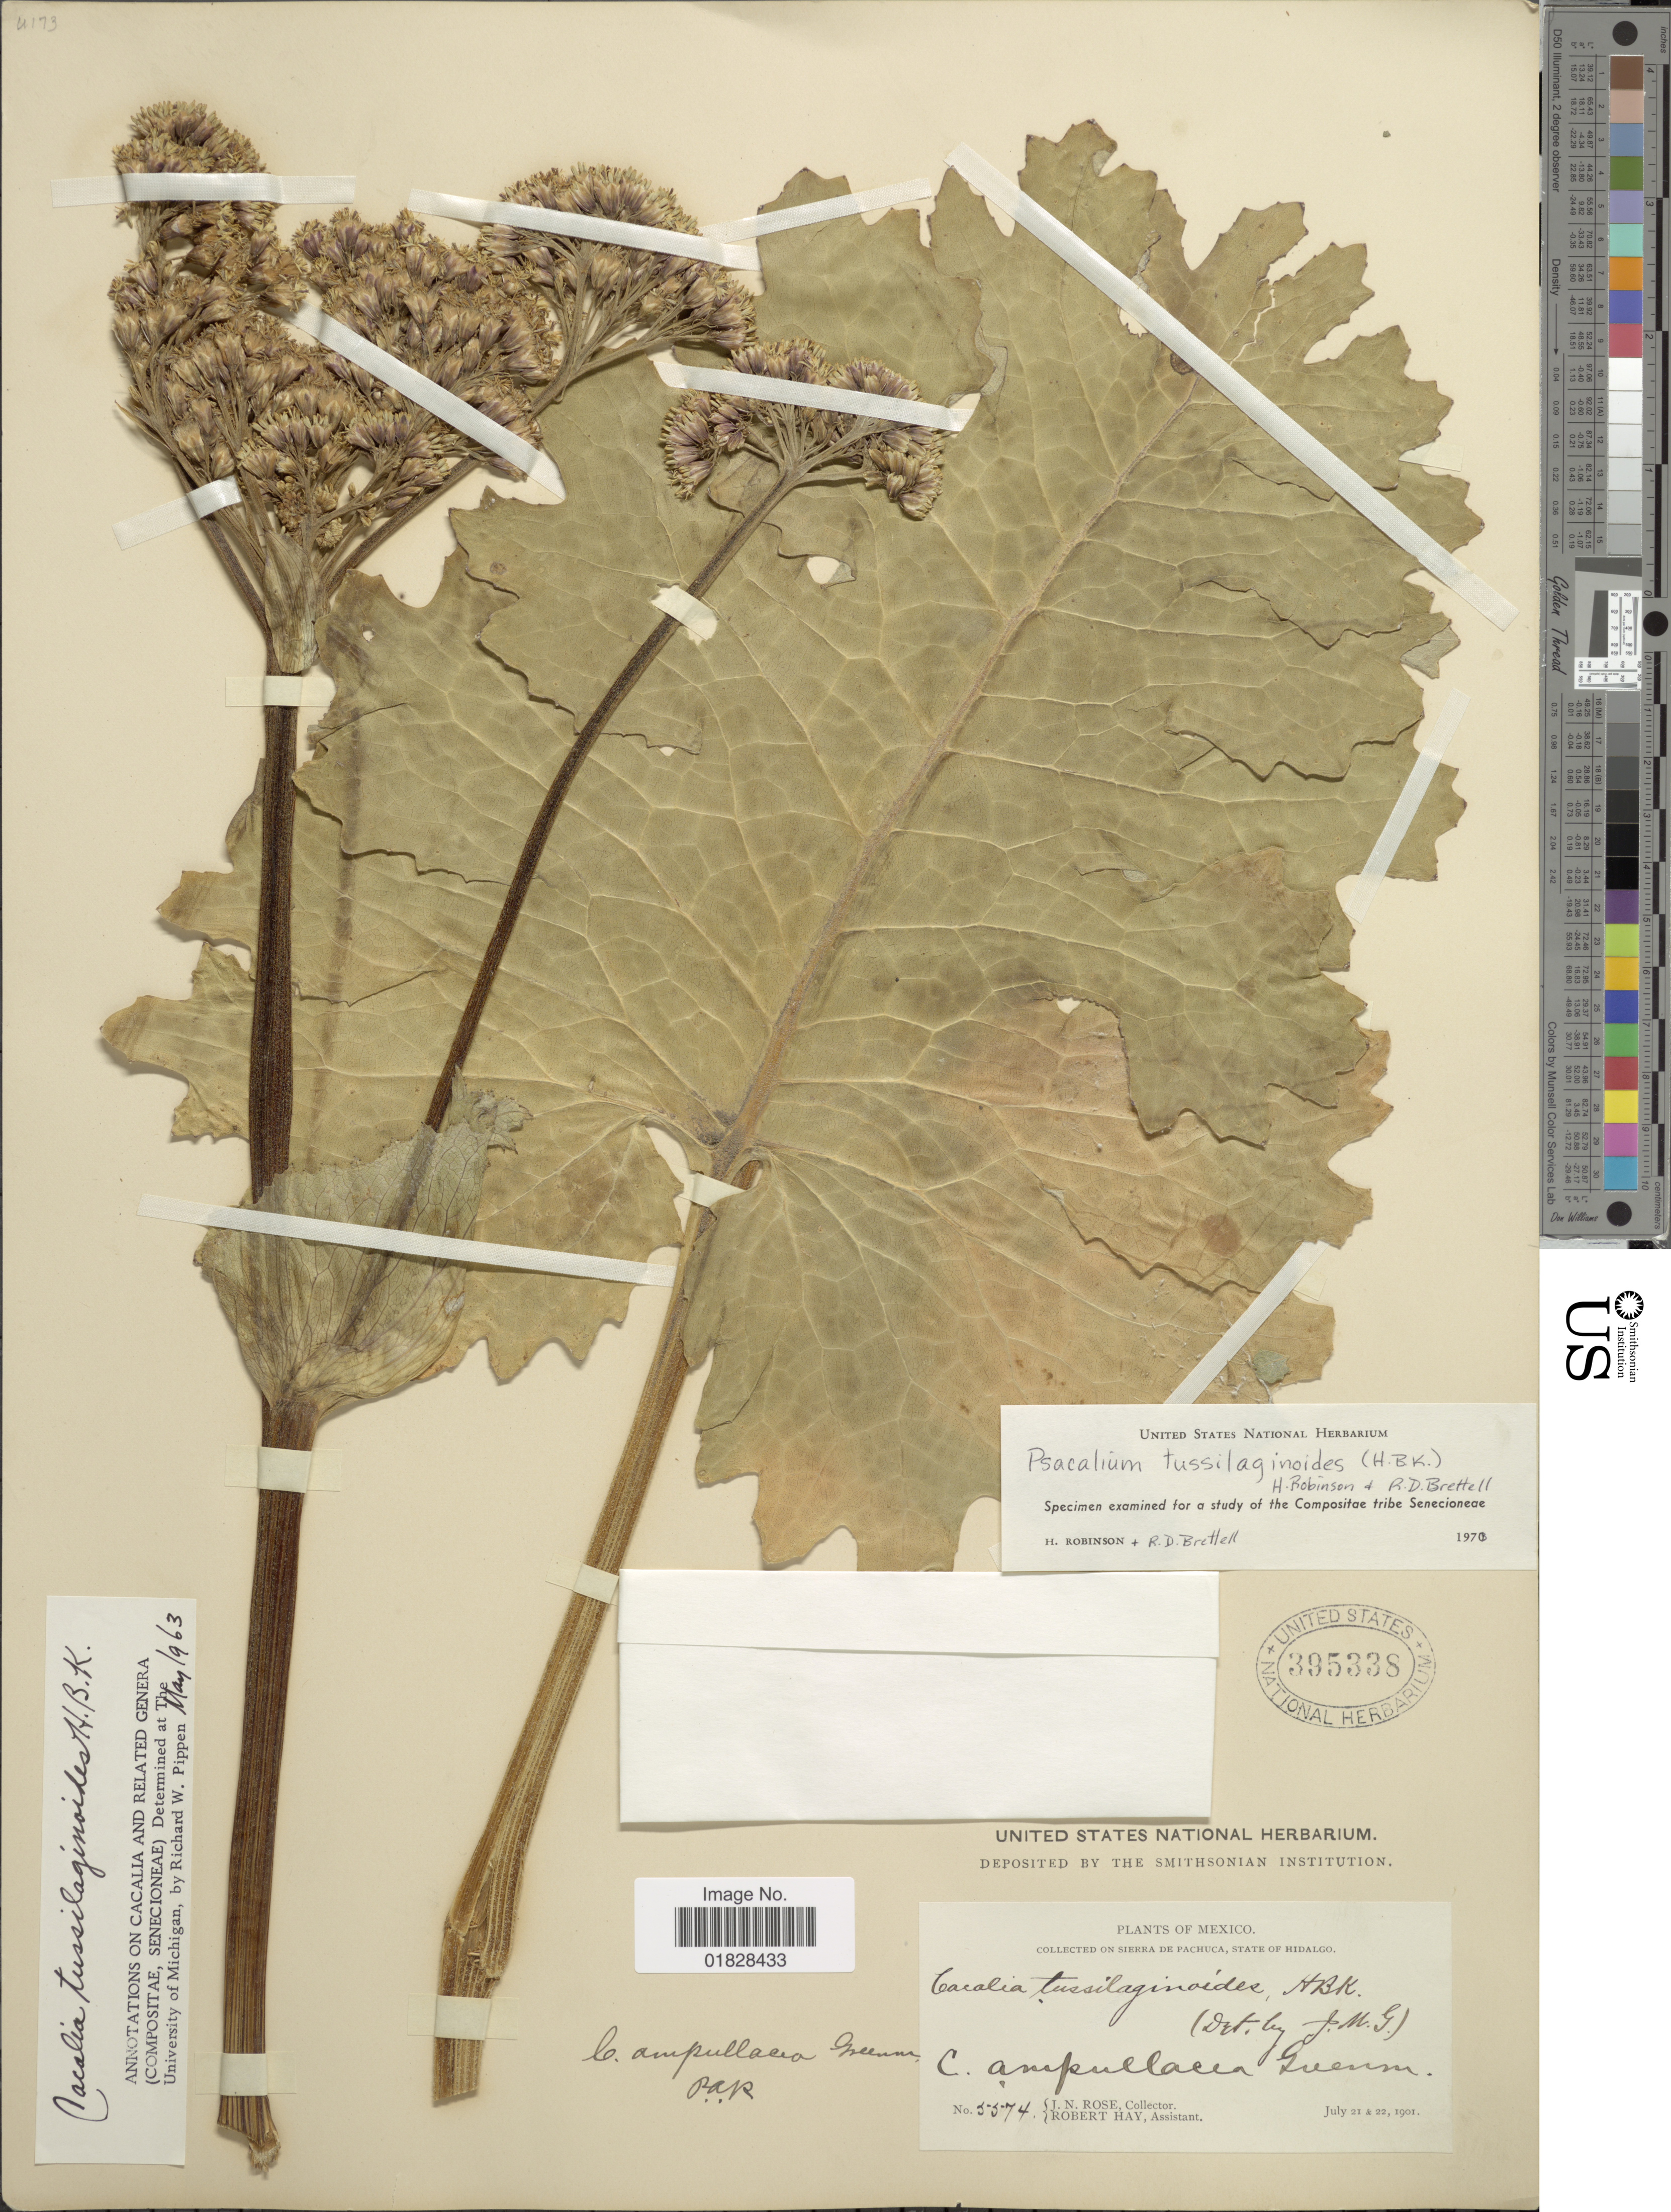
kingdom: Plantae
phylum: Tracheophyta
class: Magnoliopsida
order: Asterales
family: Asteraceae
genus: Psacalium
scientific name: Psacalium tussilaginoides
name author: (Kunth) H. Rob. & Brettell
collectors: J. N. Rose & R. Hay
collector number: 5574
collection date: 1901-07-21/1901-07-22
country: Mexico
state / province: Hidalgo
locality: On Sierra de Pachuca, State of Hidalgo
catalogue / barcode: US 395338